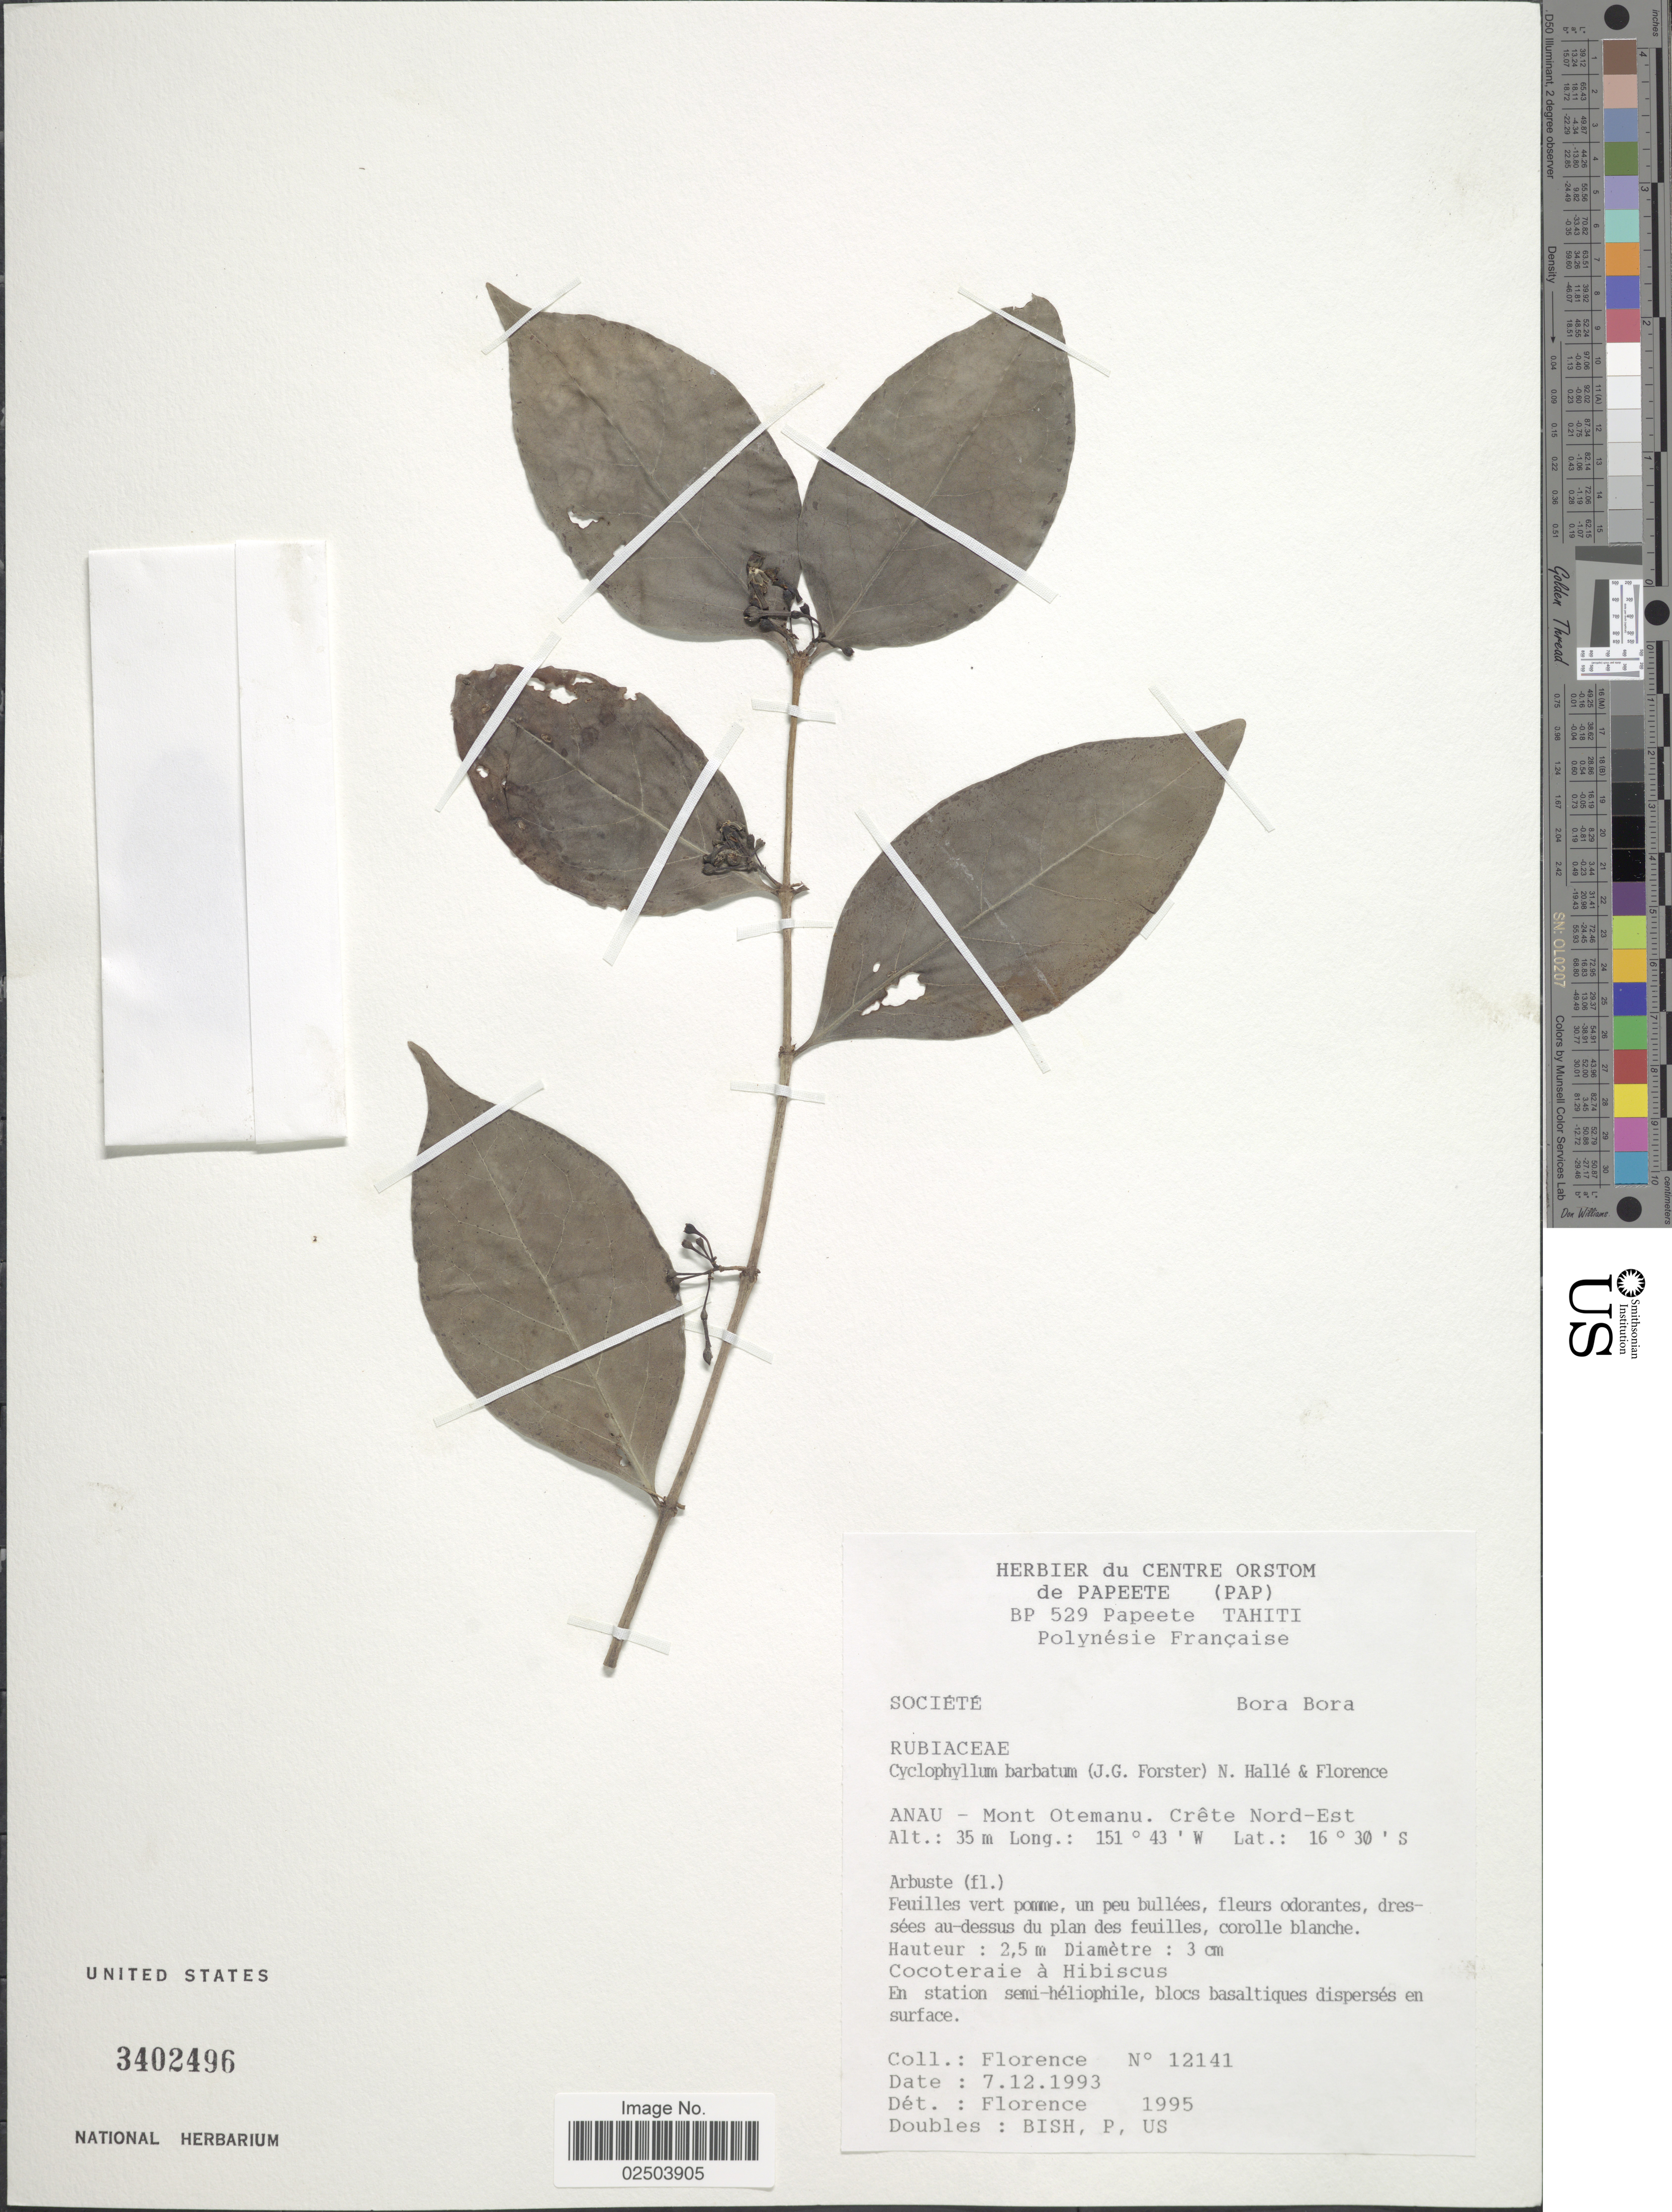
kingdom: Plantae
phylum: Tracheophyta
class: Magnoliopsida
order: Gentianales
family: Rubiaceae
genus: Cyclophyllum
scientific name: Cyclophyllum barbatum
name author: (G. Forst.) N. Hallé & J. Florence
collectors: -. Florence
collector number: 12141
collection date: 1993-12-07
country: French Polynesia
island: Bora Bora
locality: Societe, Bora Bora. Anau - Mont Otemanu. Crete Nord- Est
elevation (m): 35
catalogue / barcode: US 3402496